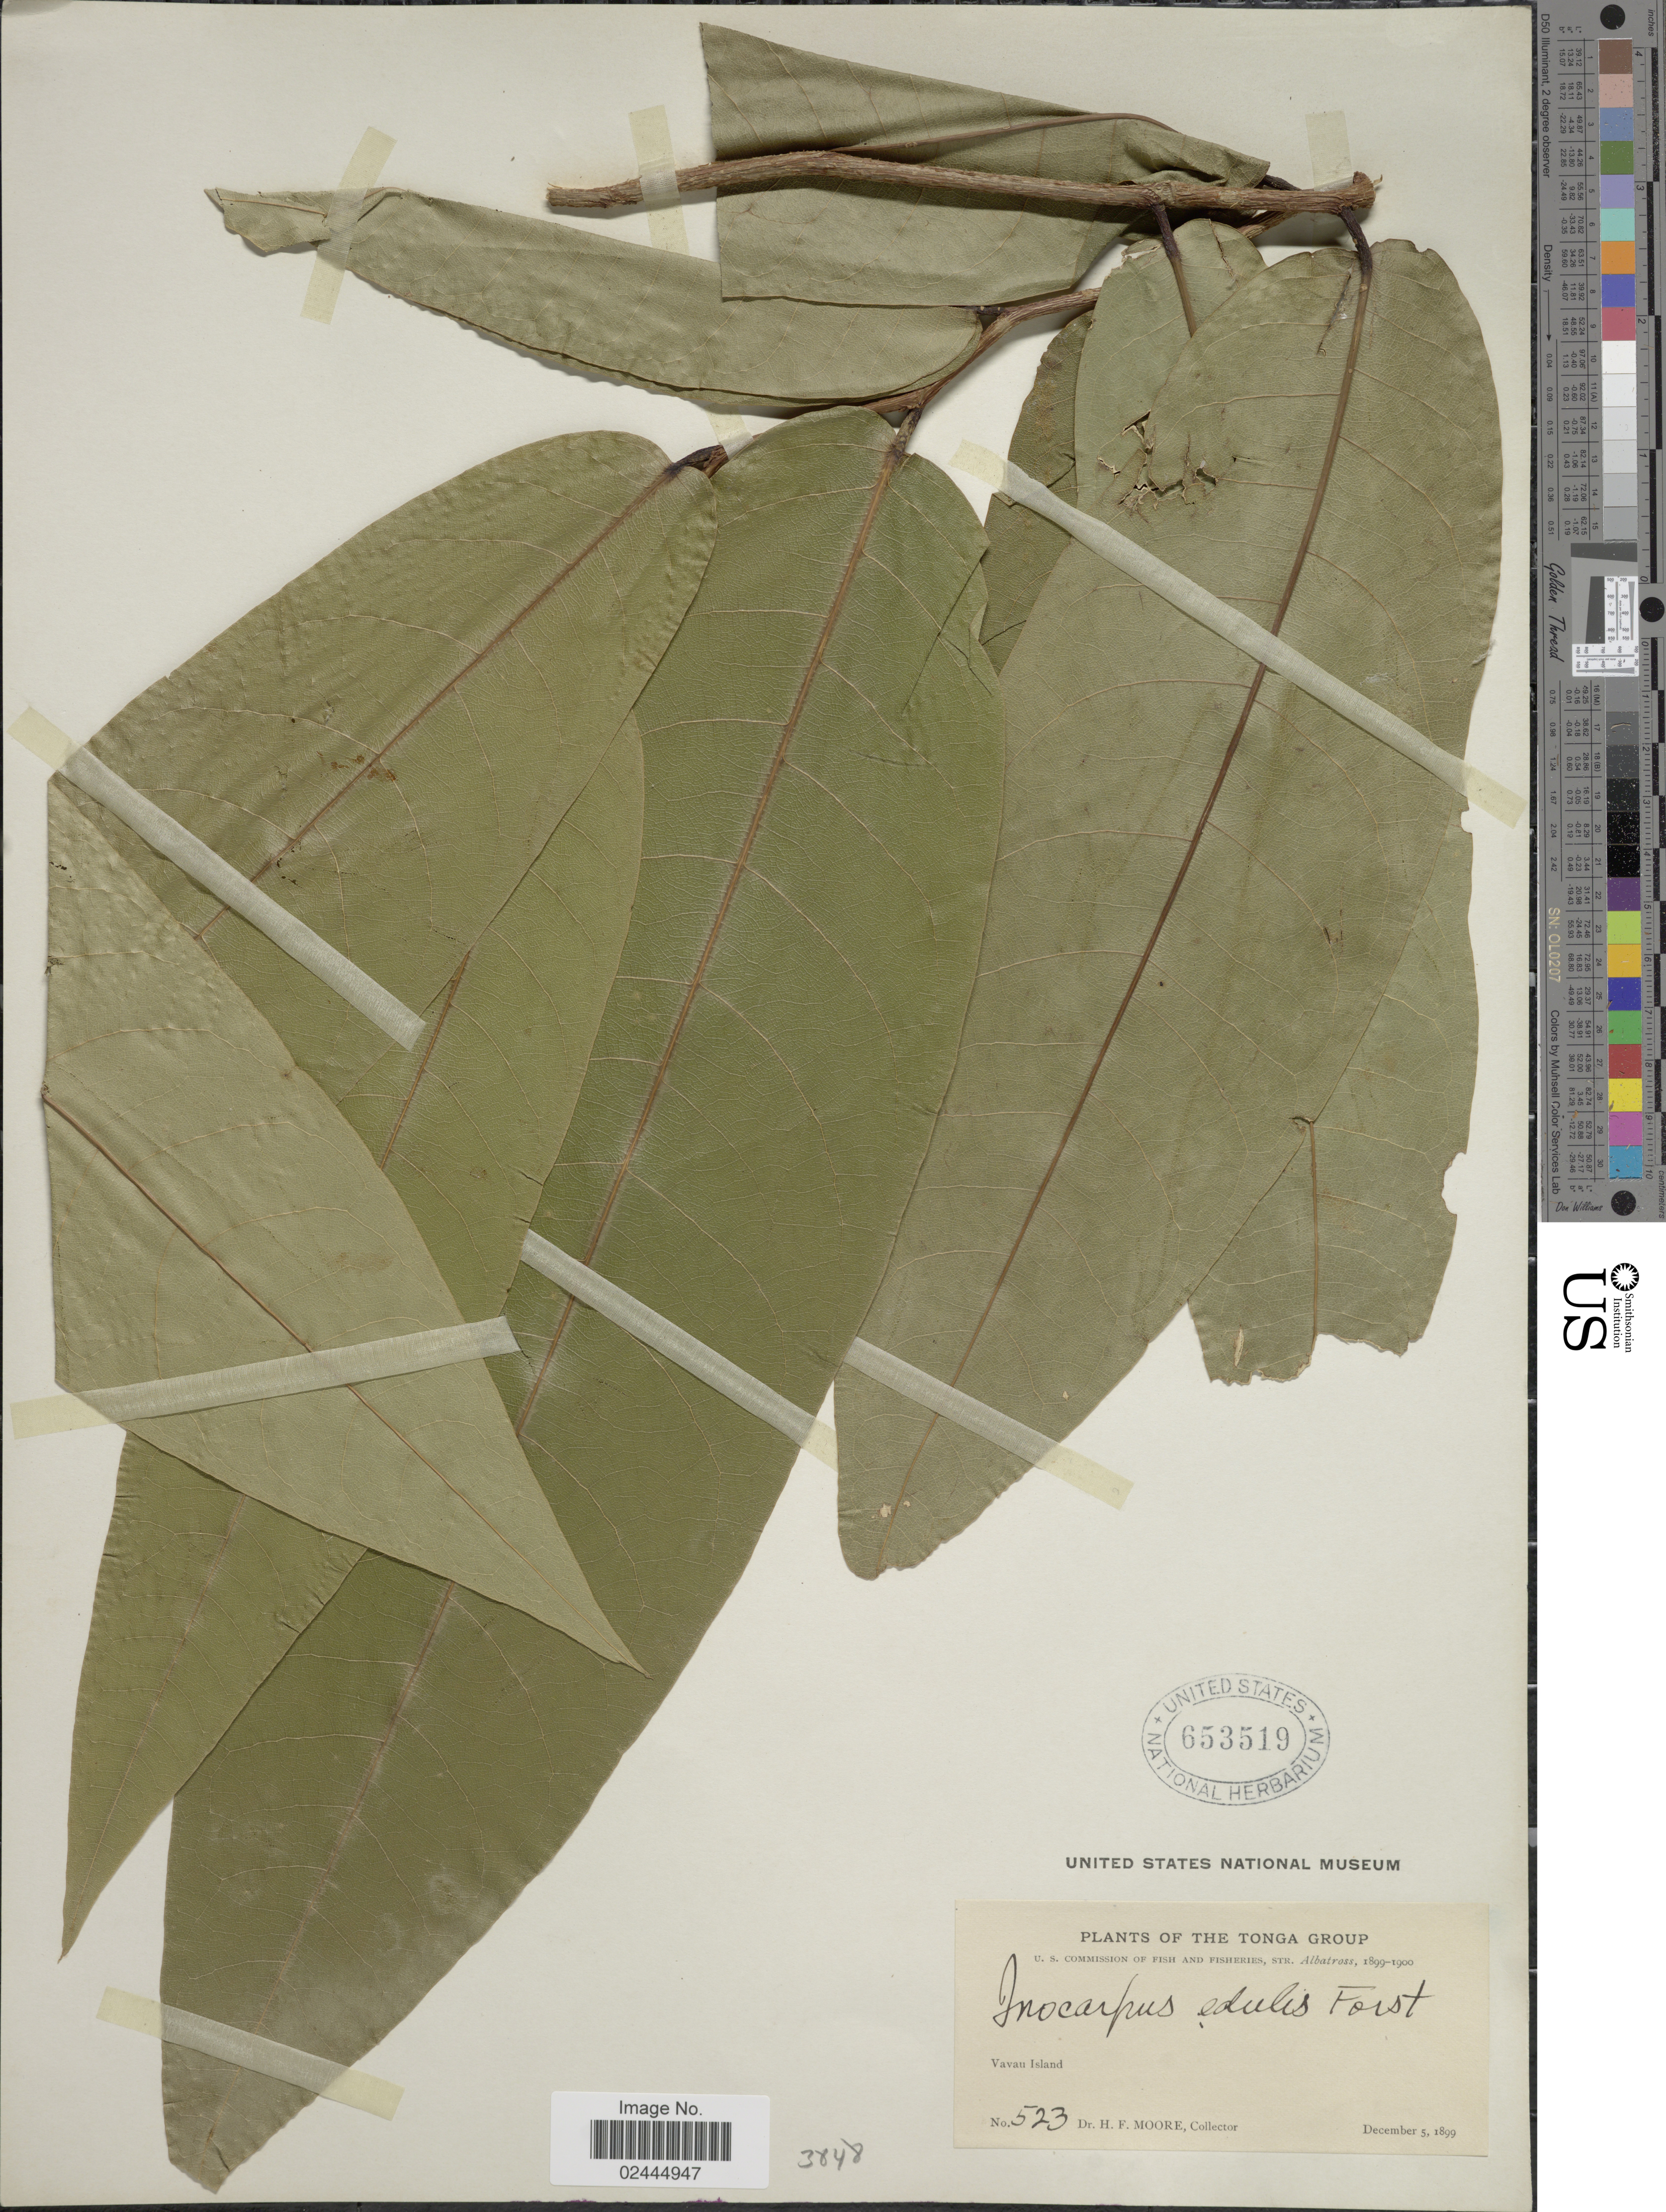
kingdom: Plantae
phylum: Tracheophyta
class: Magnoliopsida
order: Fabales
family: Fabaceae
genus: Inocarpus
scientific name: Inocarpus fagifer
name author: (Parkinson) Fosberg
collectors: H. F. Moore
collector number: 523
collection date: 1899-12-05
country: Tonga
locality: Vavau Island, Tonga Group.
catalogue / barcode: US 653519